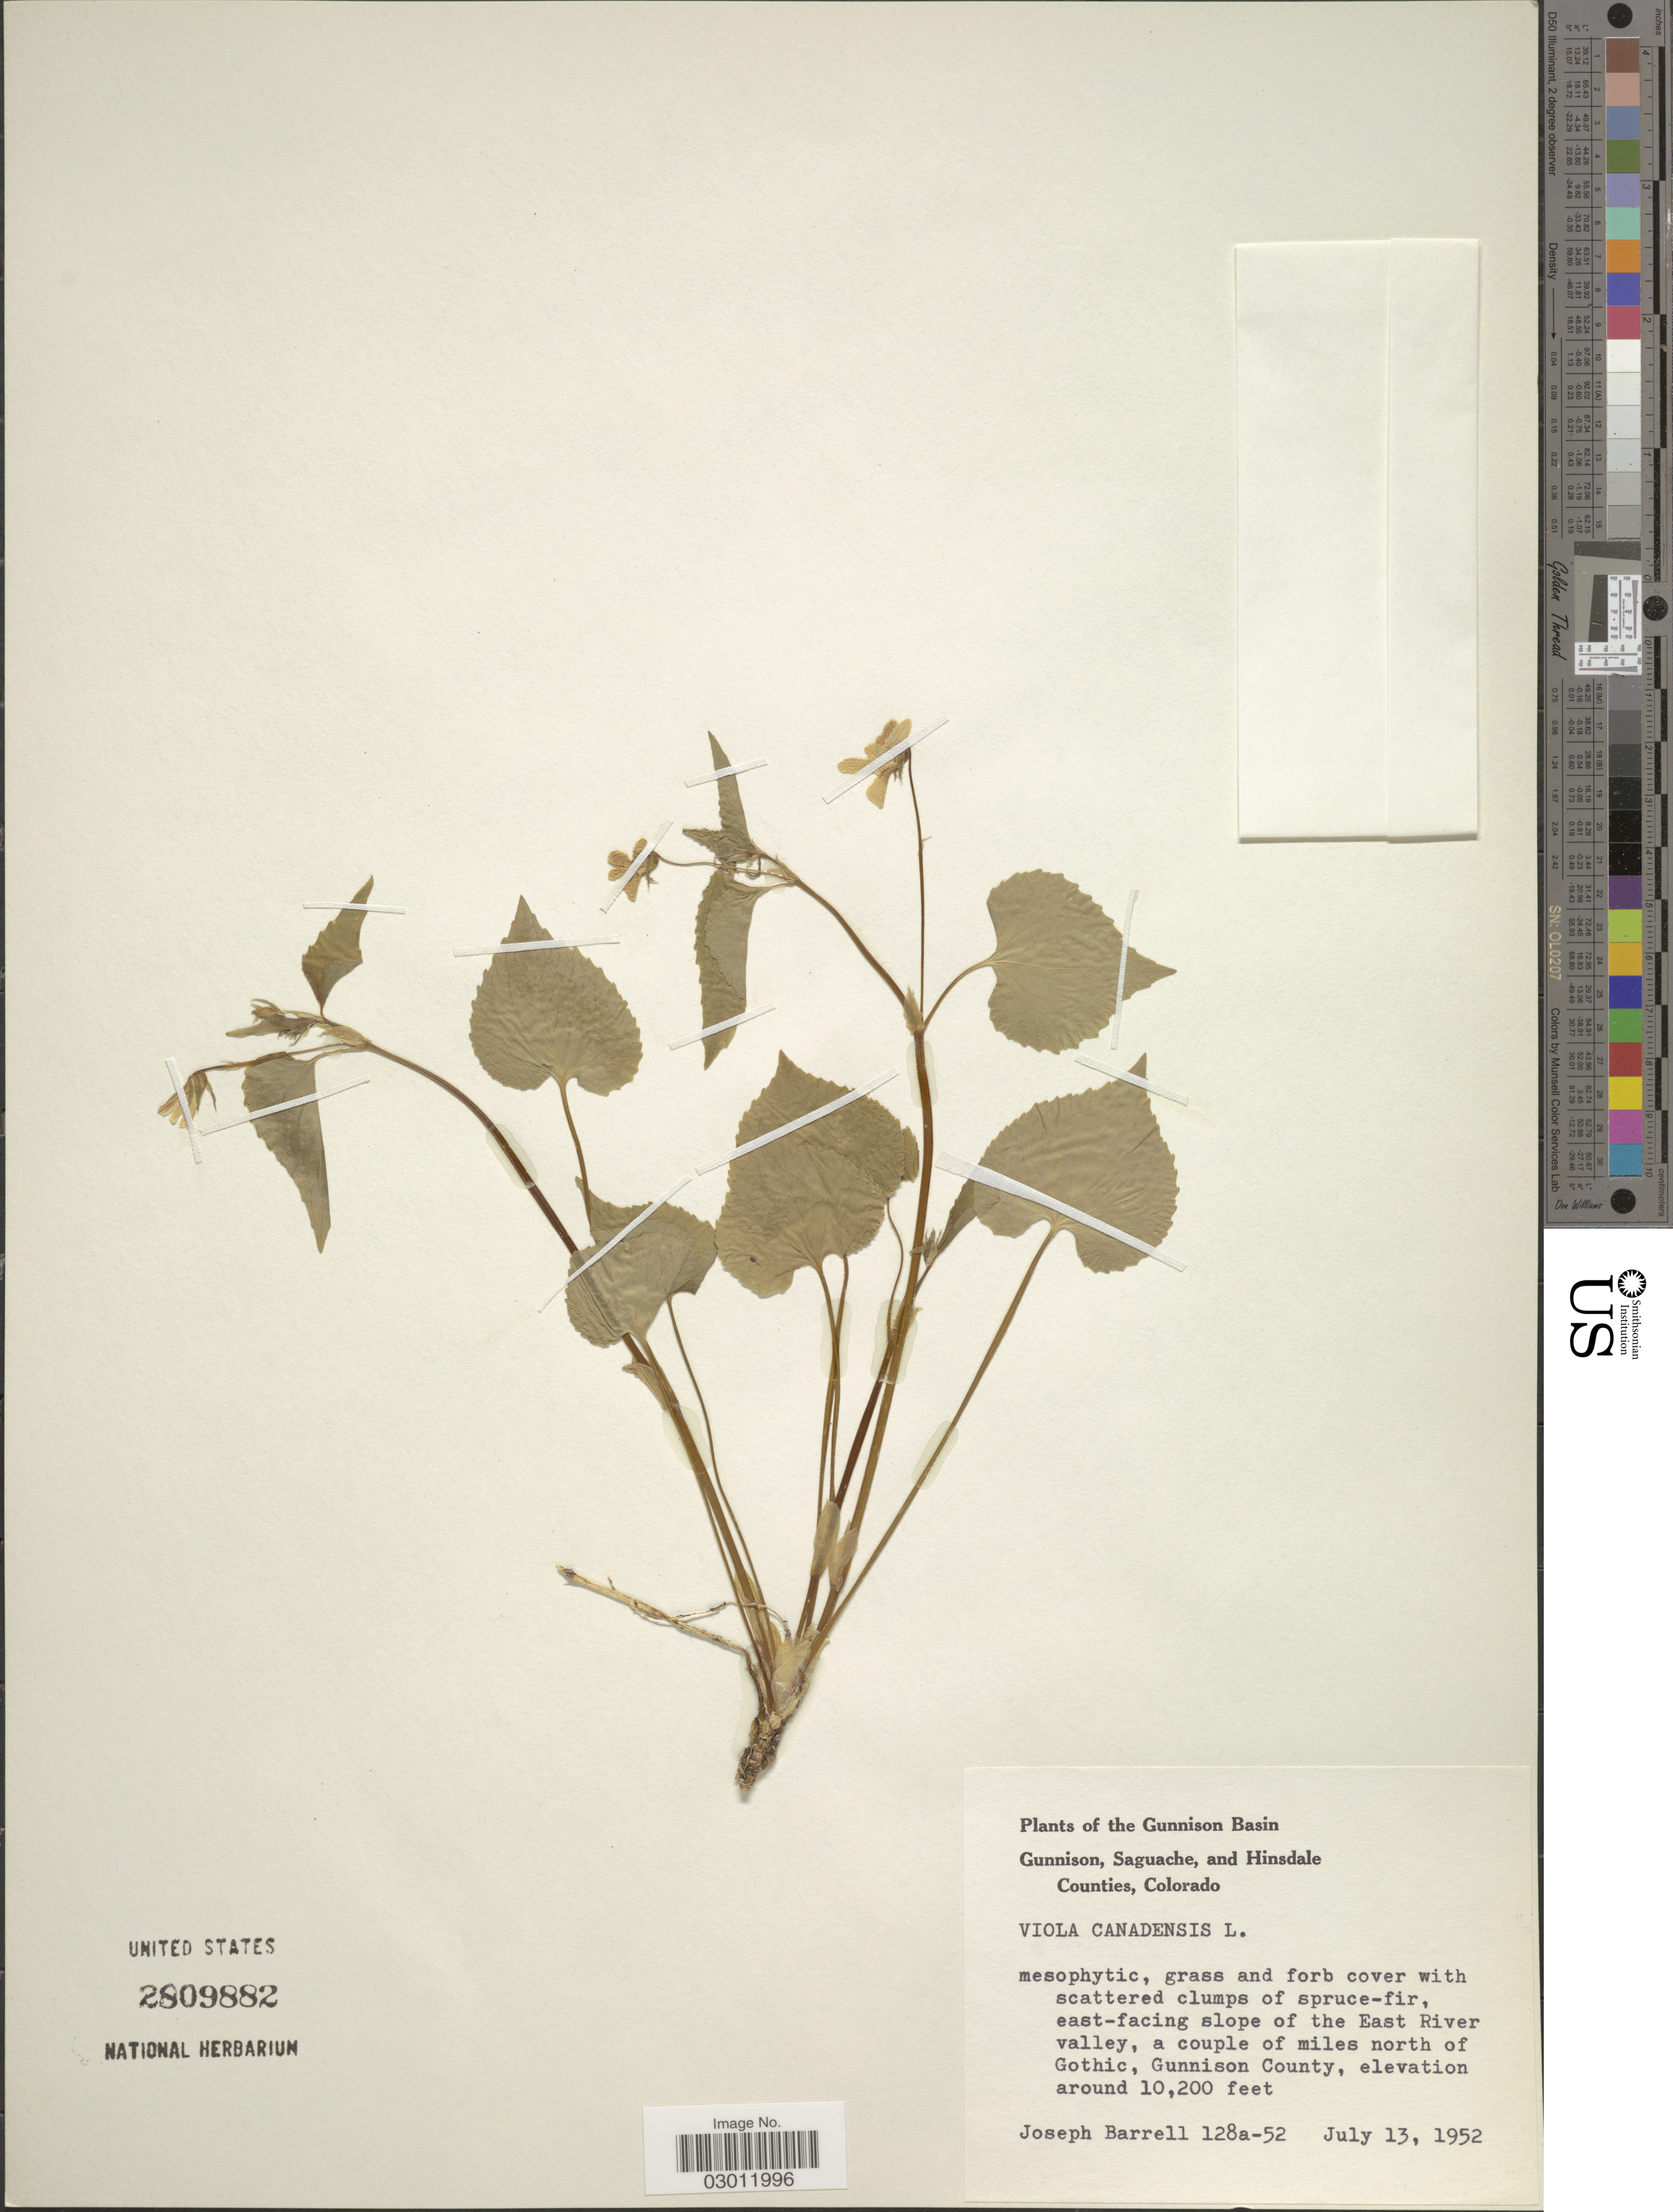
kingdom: Plantae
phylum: Tracheophyta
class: Magnoliopsida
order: Malpighiales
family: Violaceae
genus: Viola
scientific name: Viola canadensis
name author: L.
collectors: J. Barrell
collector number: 128a-52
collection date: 1952-07-13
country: United States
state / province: Colorado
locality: East-facing slope of the East River valley, a couple of miles north of Gothic, Gunnison County.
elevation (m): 3109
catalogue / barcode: US 2809882